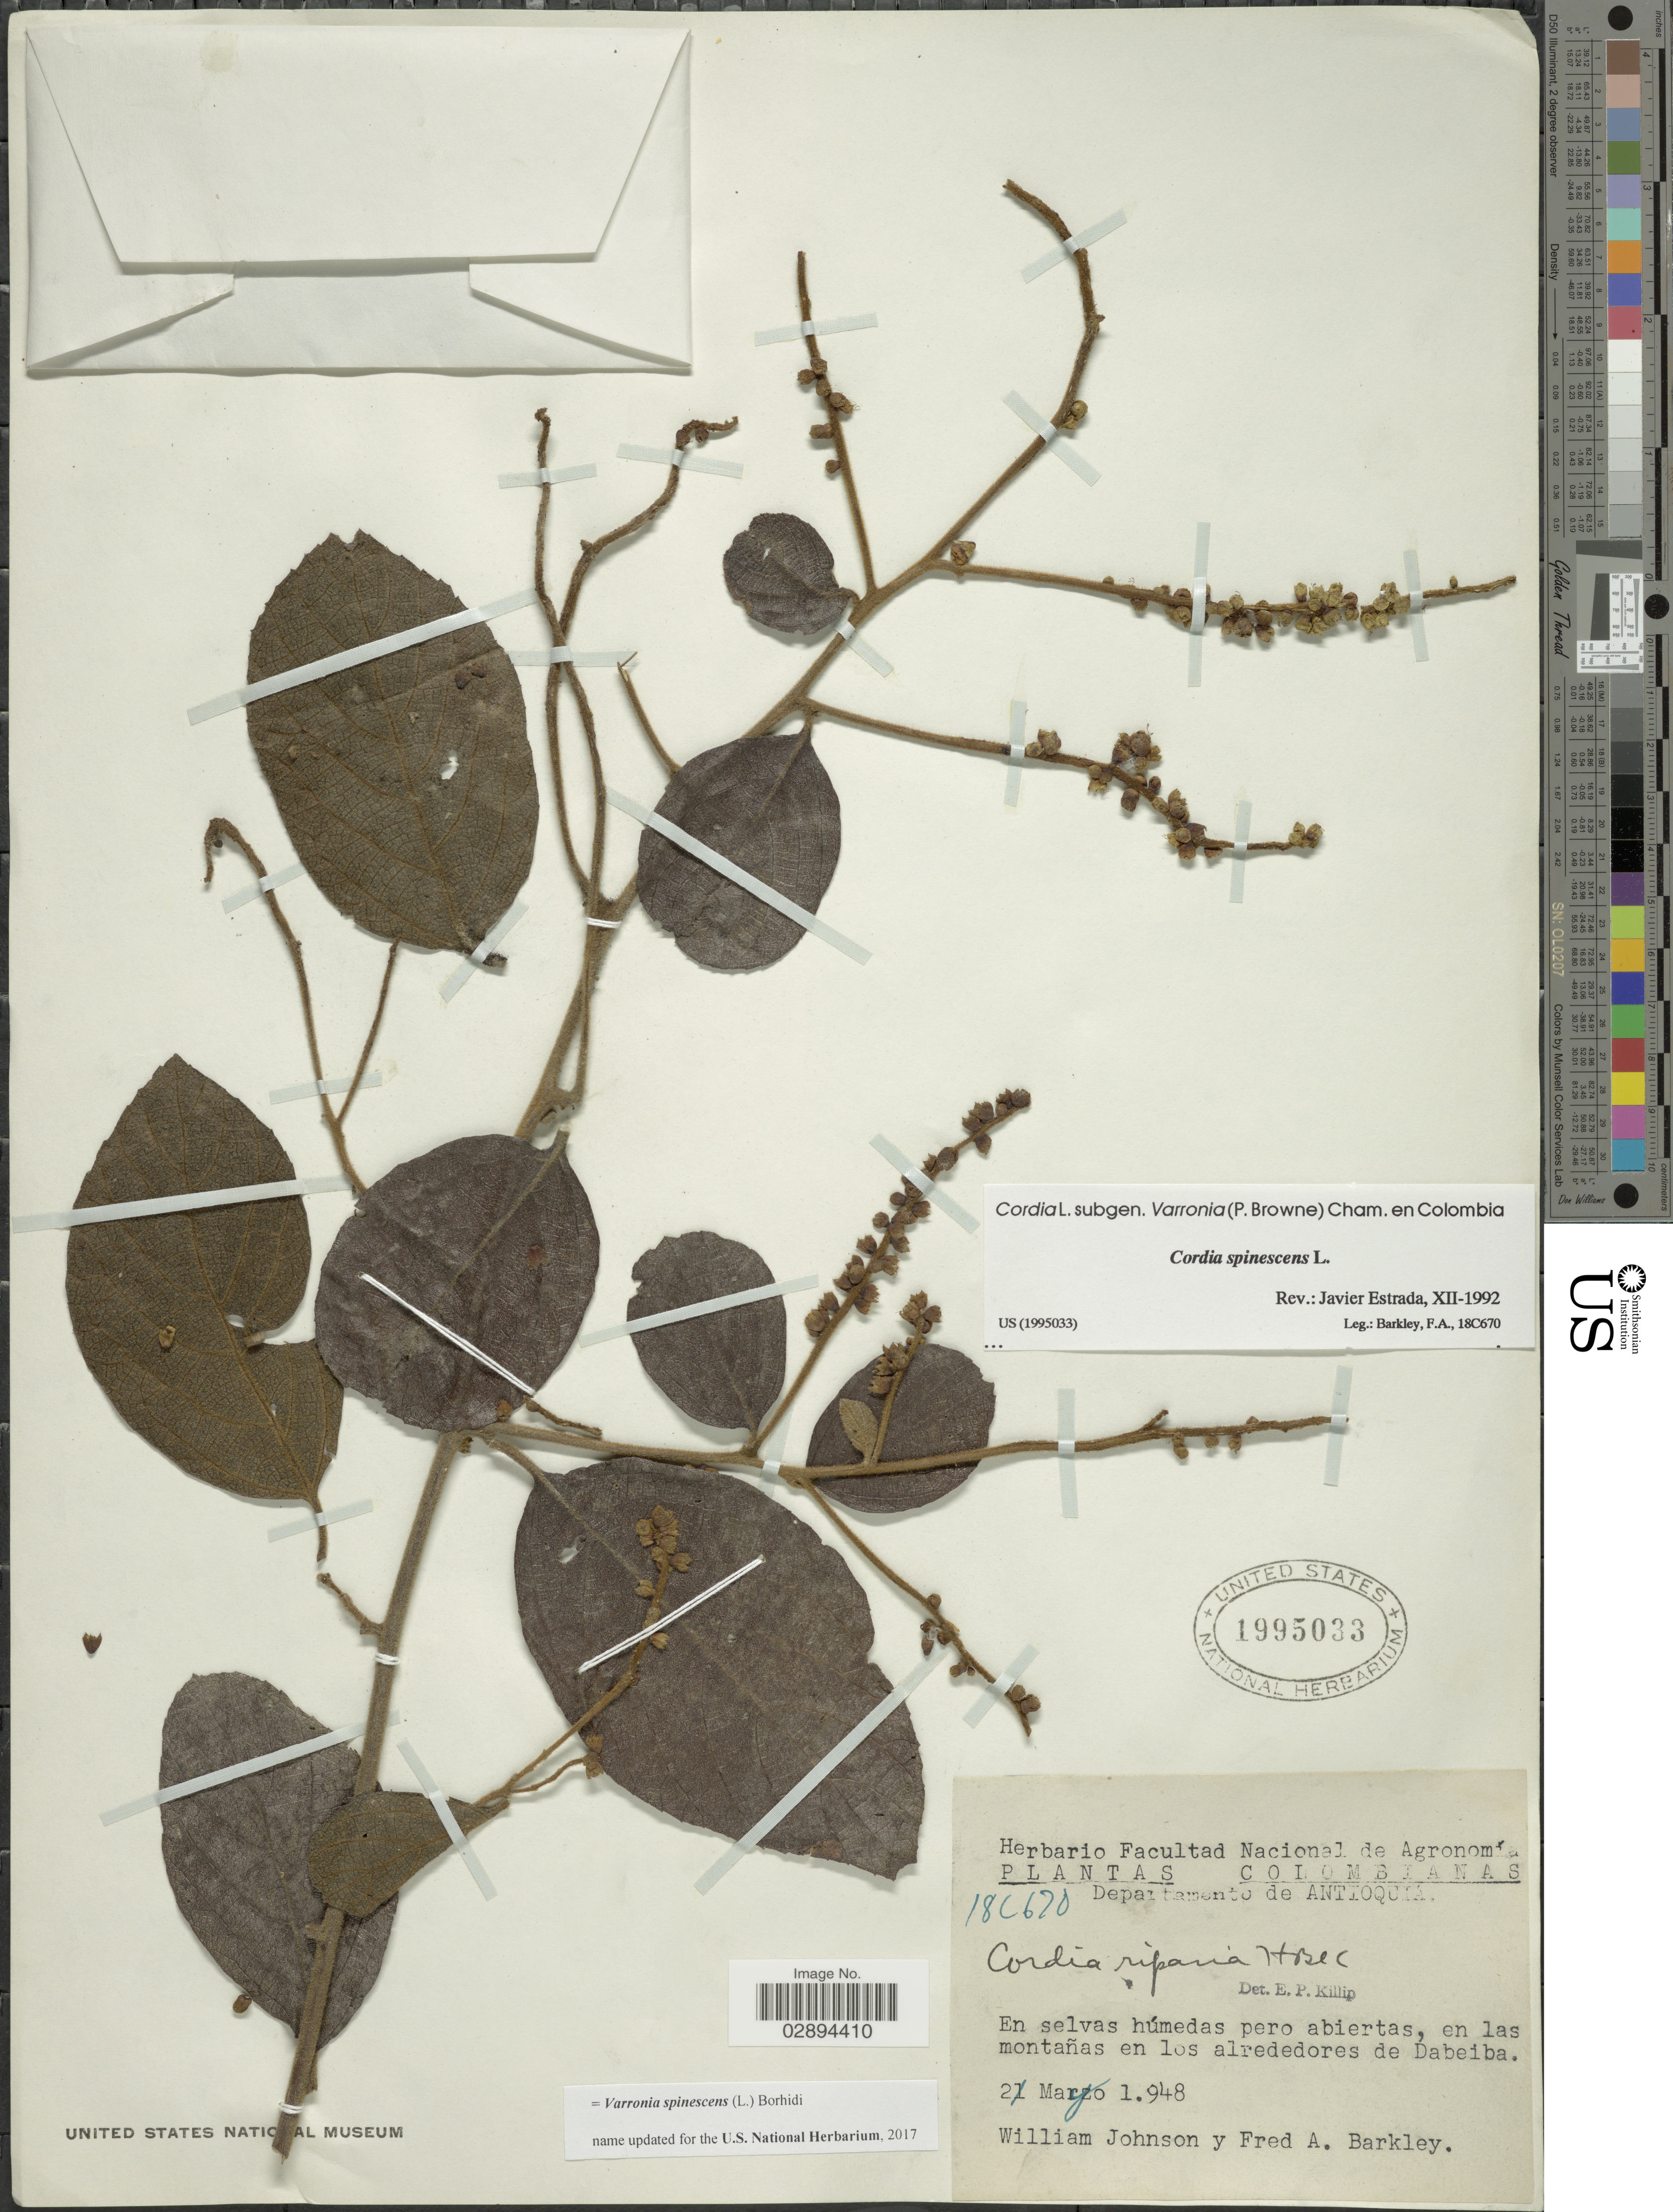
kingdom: Plantae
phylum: Tracheophyta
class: Magnoliopsida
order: Boraginales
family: Cordiaceae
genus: Varronia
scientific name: Varronia spinescens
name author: (L.) Borhidi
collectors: W. Johnson & F. A. Barkley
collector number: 18C670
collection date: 1948-03-02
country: Colombia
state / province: Antioquia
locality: Departamento de Antioquia, en las montañas en los alrededores de Dabeida.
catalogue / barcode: US 1995033